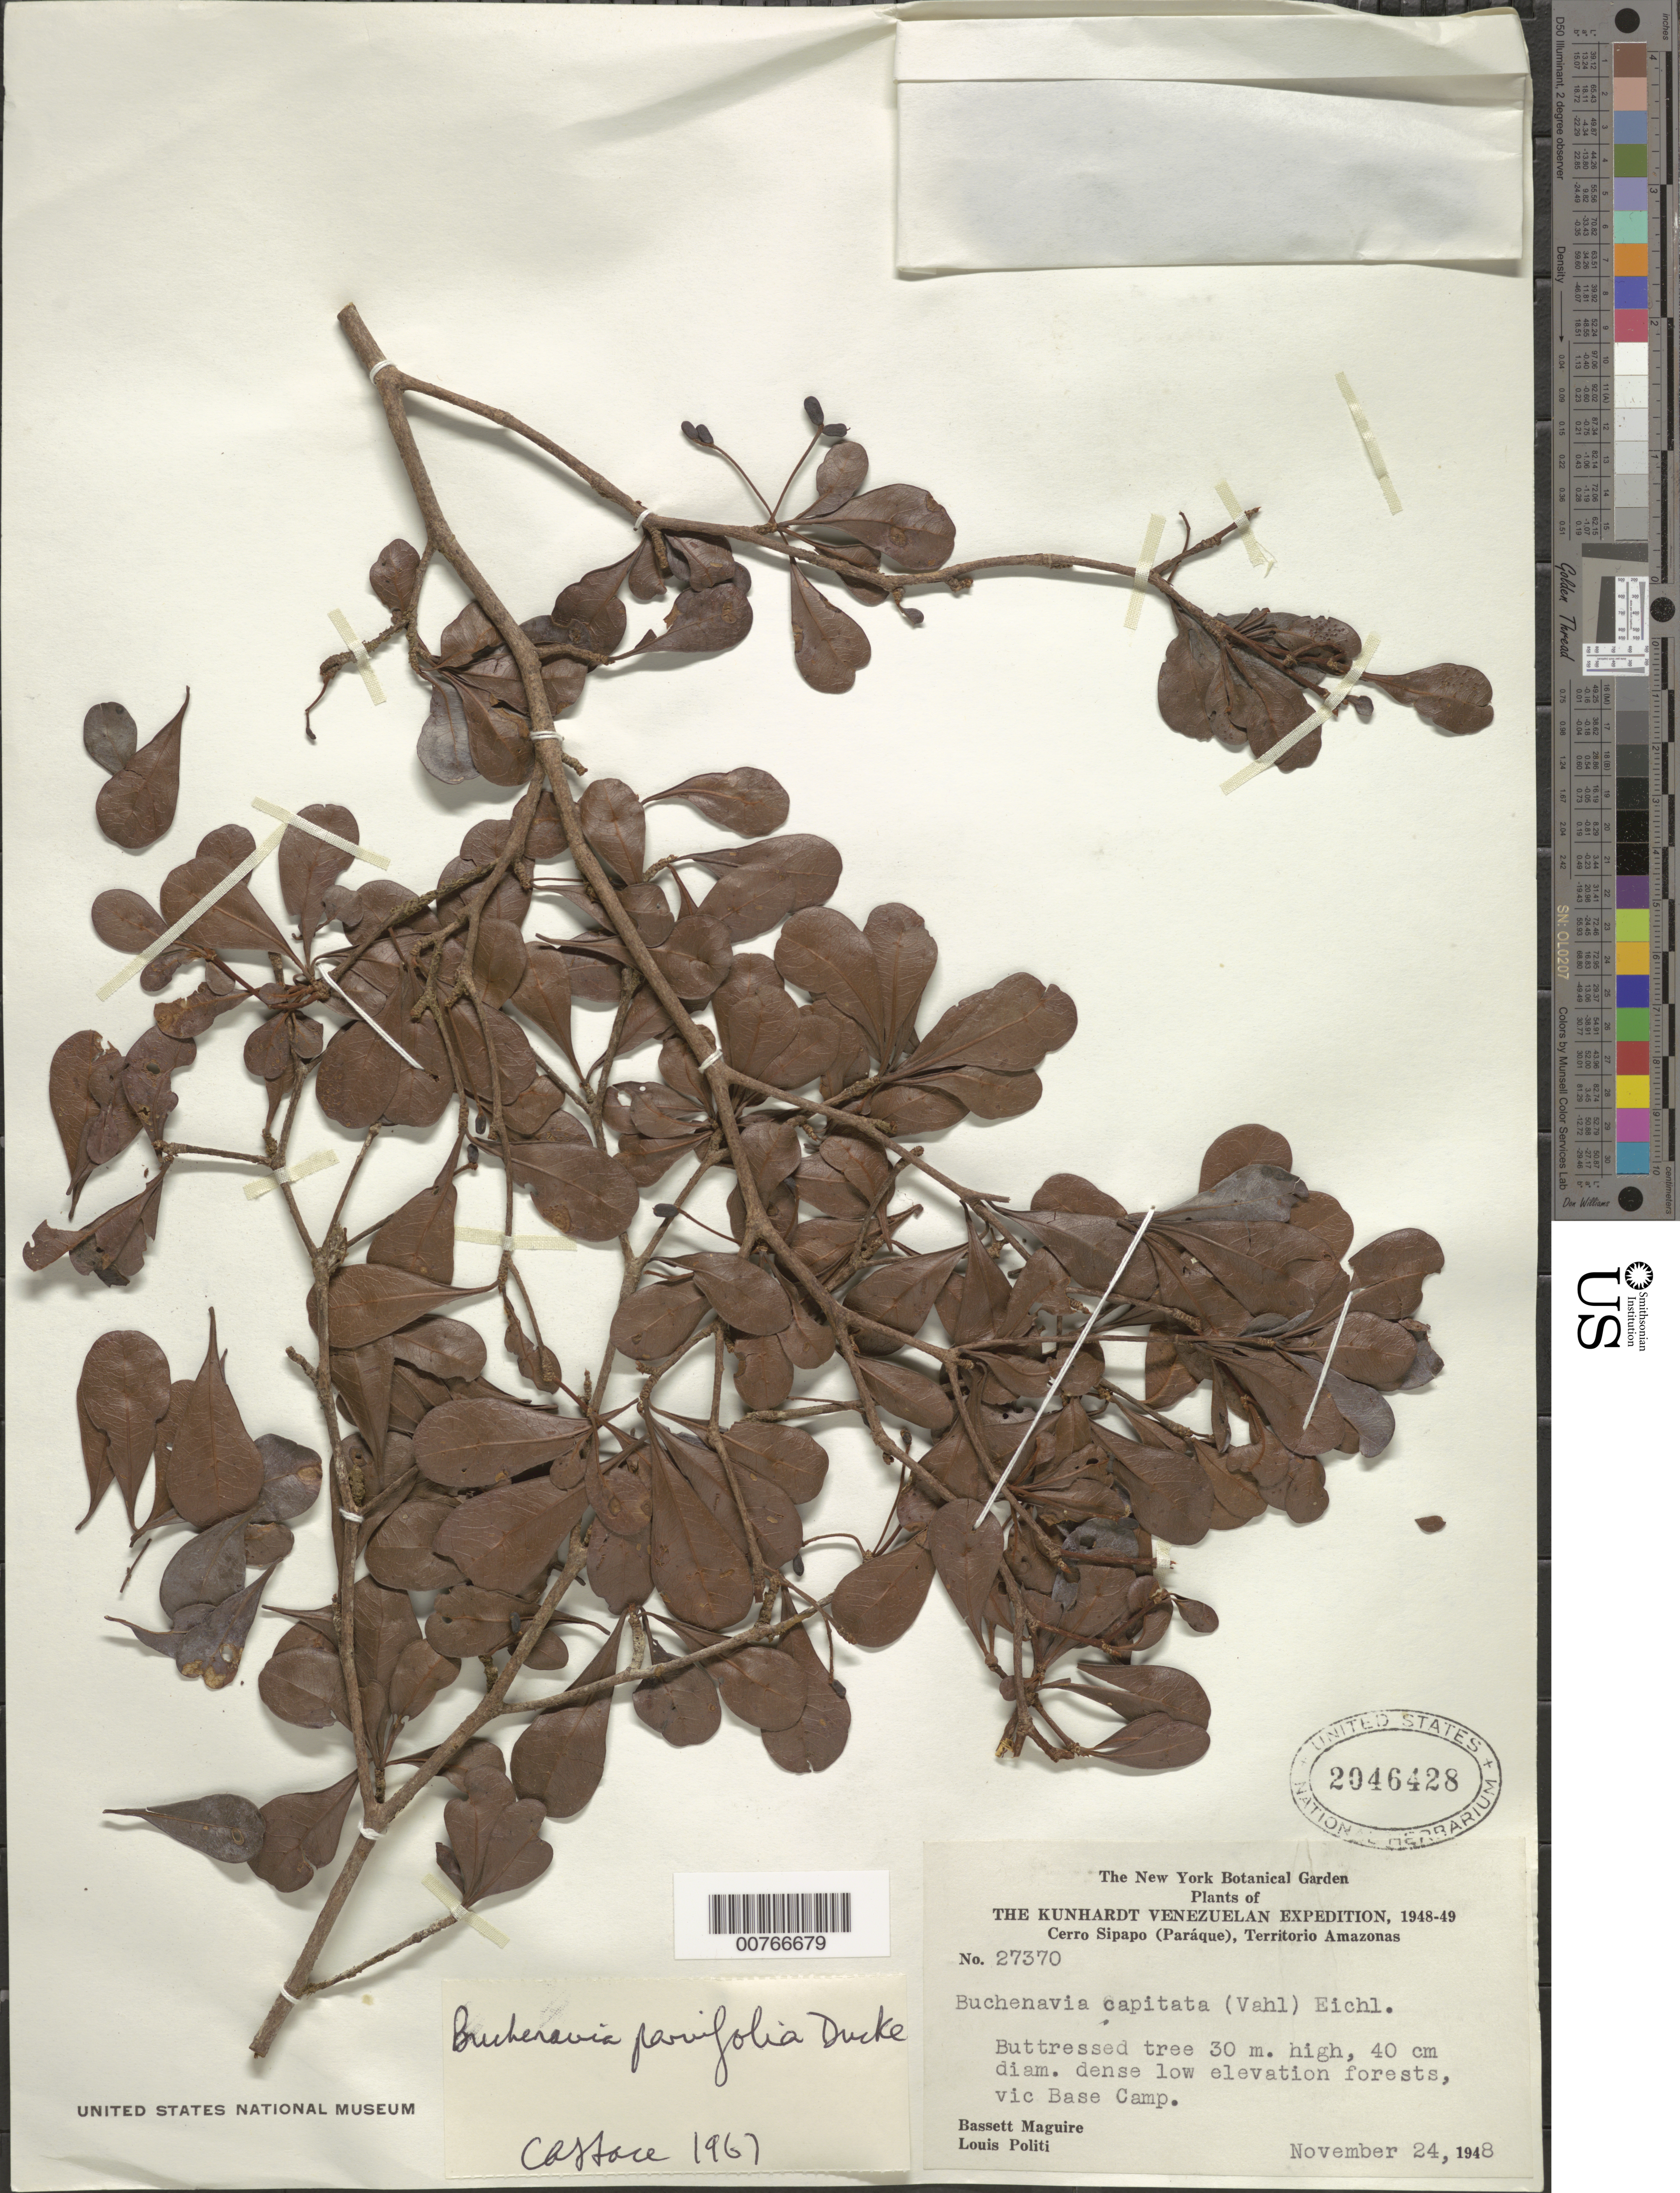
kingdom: Plantae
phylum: Tracheophyta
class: Magnoliopsida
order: Myrtales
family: Combretaceae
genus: Terminalia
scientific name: Terminalia parvifolia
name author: (Ducke) Gere & Boatwr.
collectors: B. Maguire & L. Politi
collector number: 27370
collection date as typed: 24-Nov-48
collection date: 1948-11-24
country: Venezuela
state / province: Amazonas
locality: Río Cuao, base camp abandoned Indian site, 2 km from boat landing on Río Cuao; Río Orinoco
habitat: Dense low elevation forests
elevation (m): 145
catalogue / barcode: US 2046428